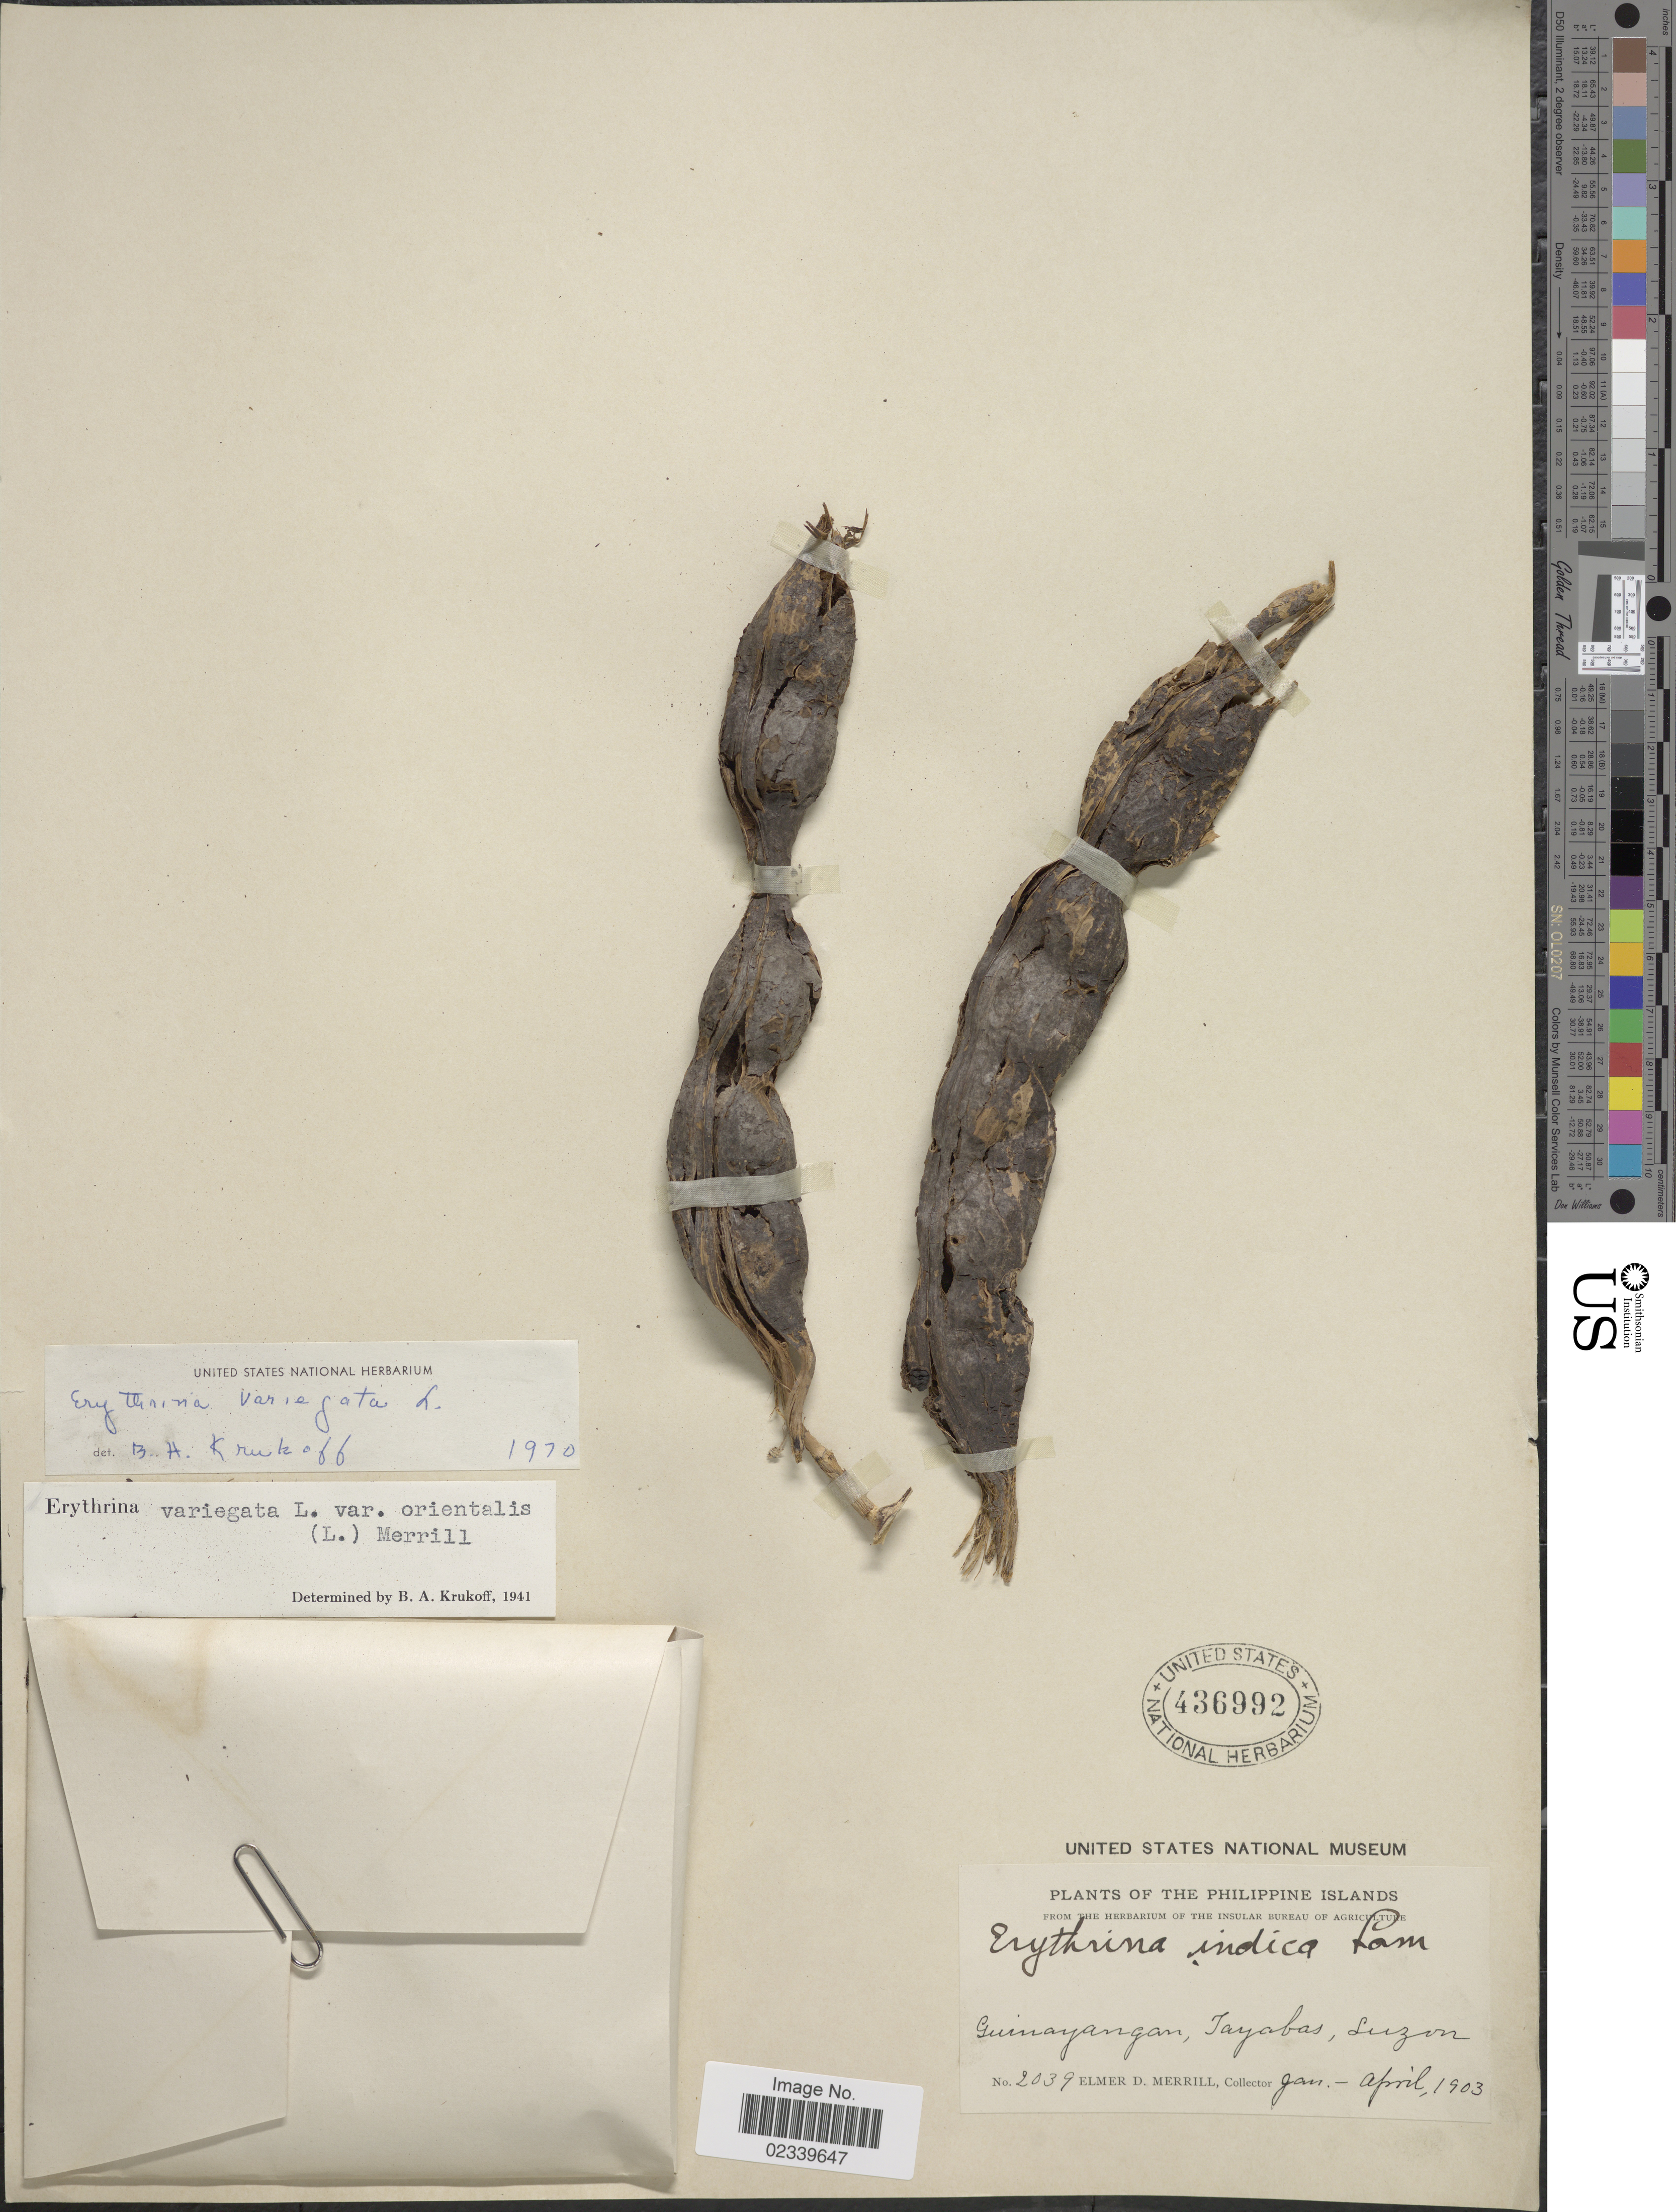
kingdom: Plantae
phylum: Tracheophyta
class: Magnoliopsida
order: Fabales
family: Fabaceae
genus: Erythrina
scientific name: Erythrina variegata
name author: L.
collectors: E. D. Merrill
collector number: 2039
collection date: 1903-01/1903-04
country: Philippines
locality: Guinayangan, Tayabas, Luzon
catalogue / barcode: US 436992